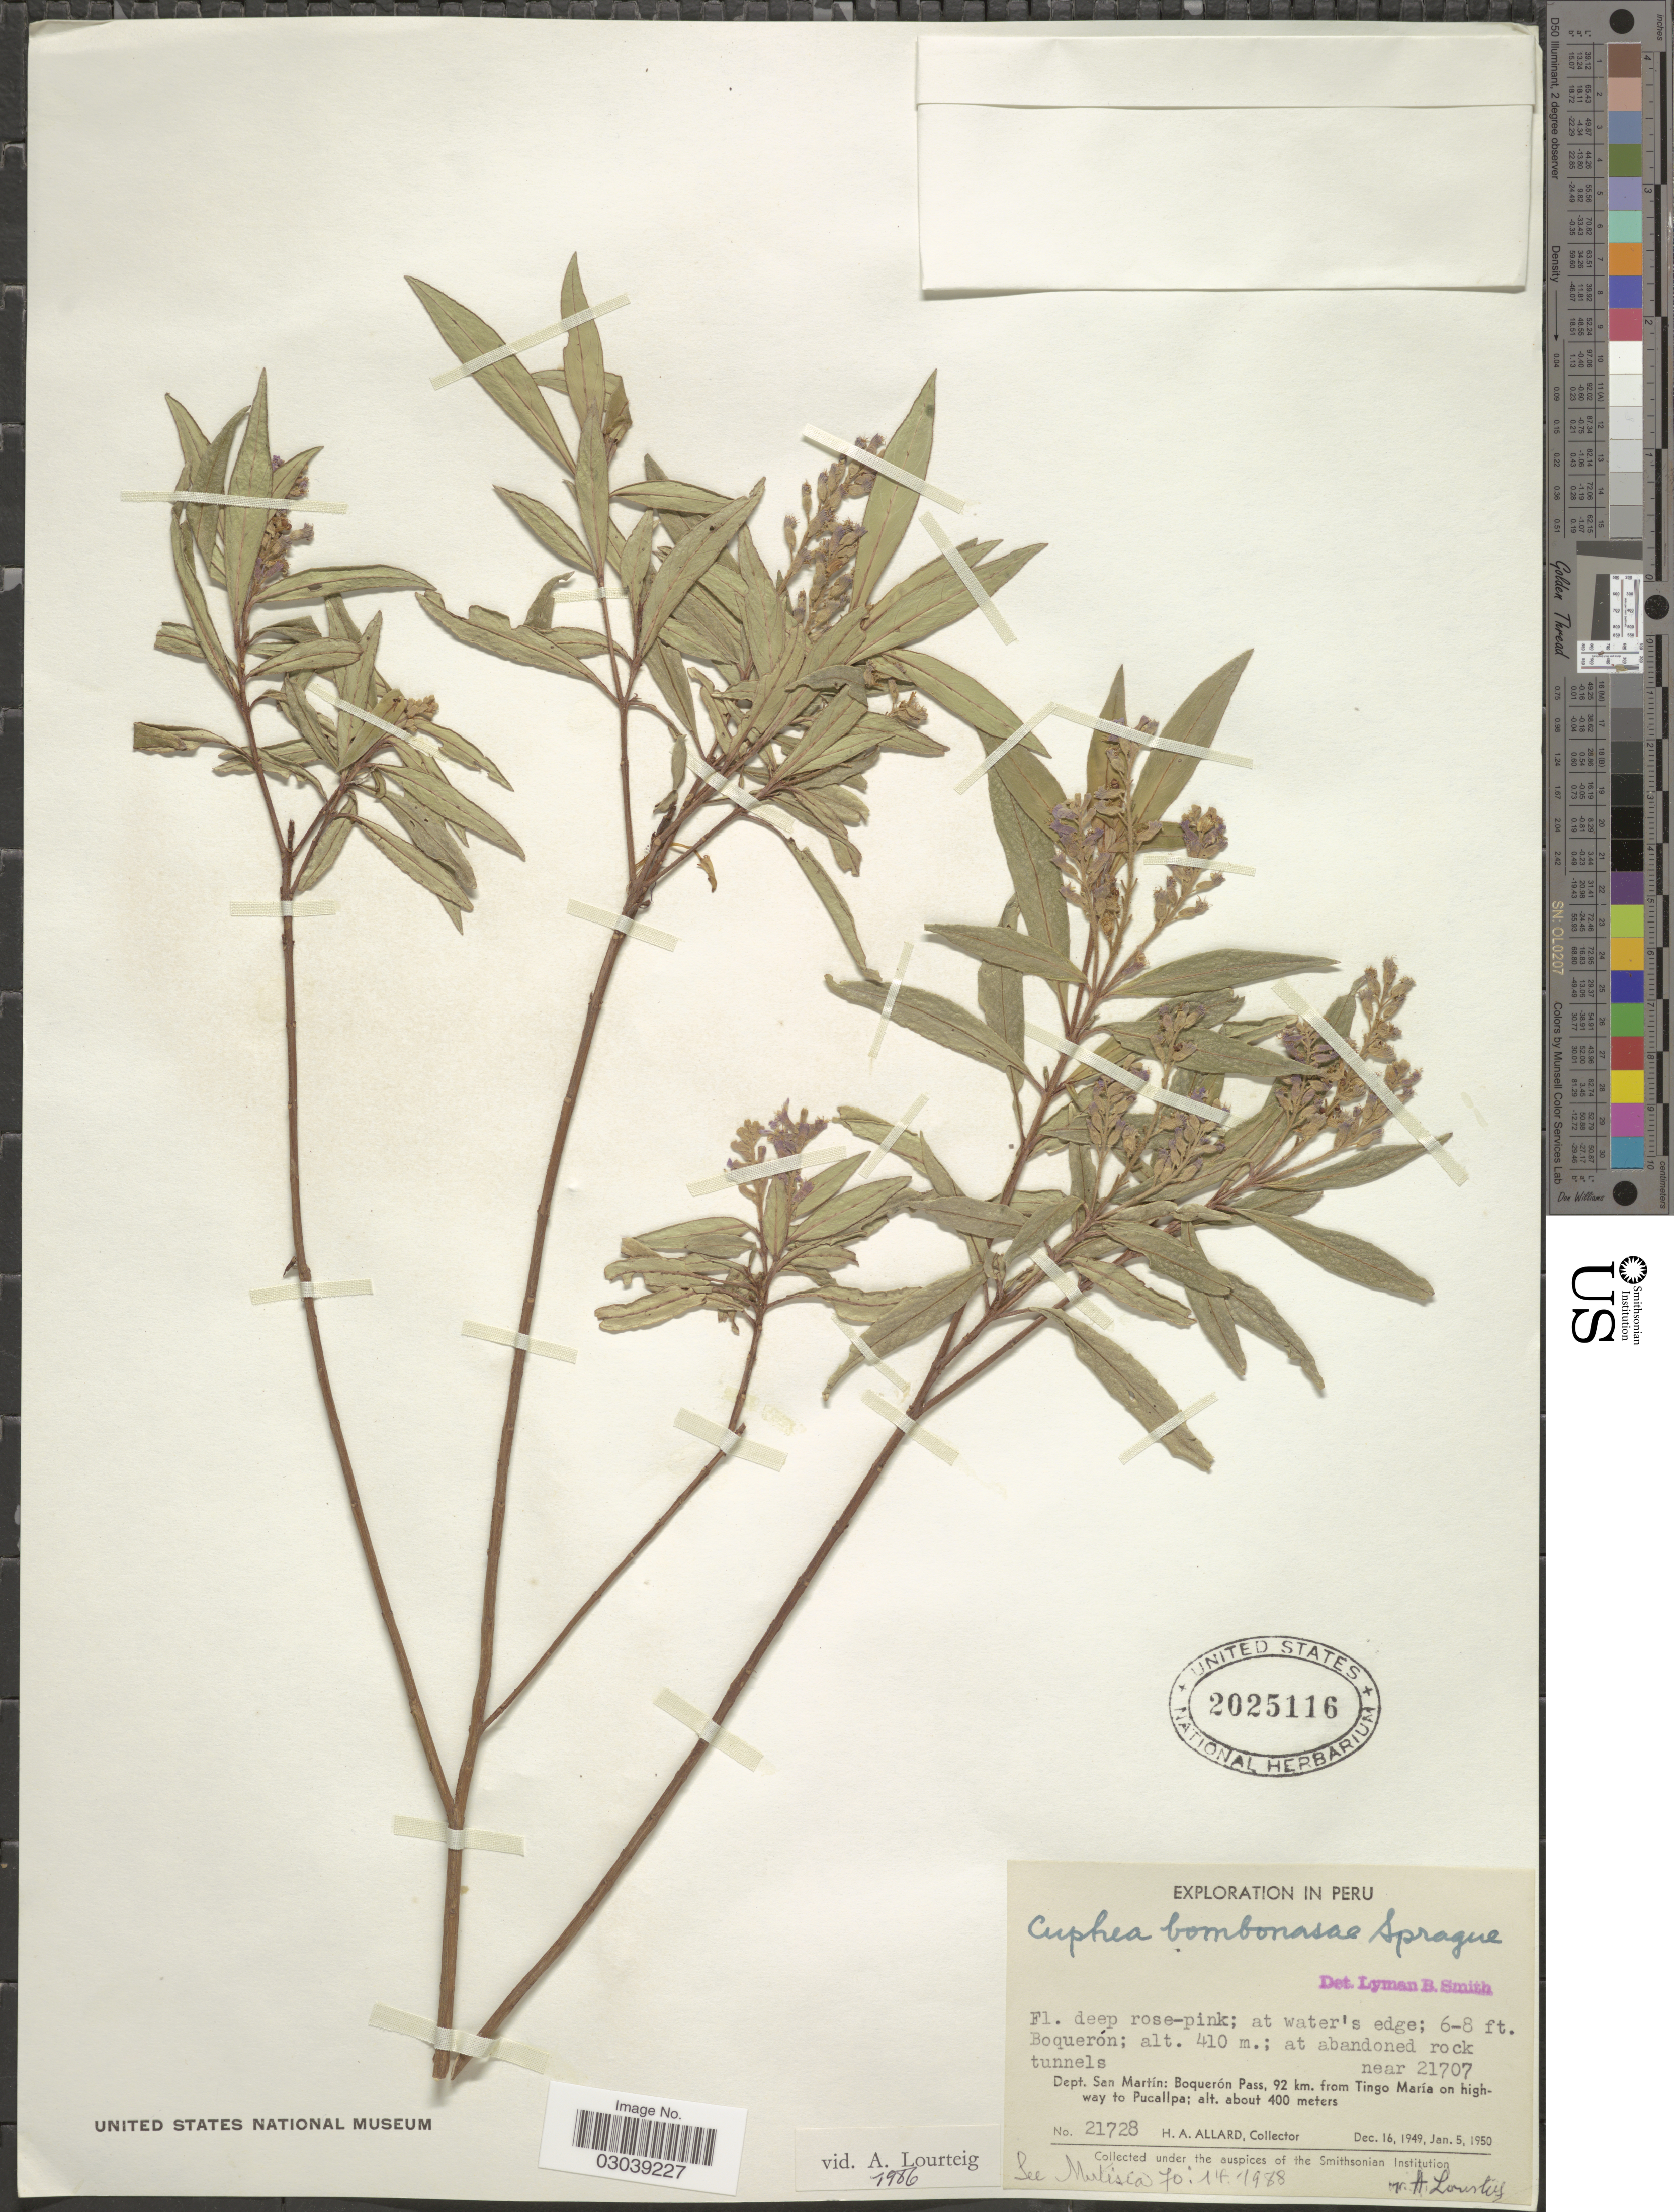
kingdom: Plantae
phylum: Tracheophyta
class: Magnoliopsida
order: Myrtales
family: Lythraceae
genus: Cuphea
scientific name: Cuphea bobonazae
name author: Sprague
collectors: H. A. Allard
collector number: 21728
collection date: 1949-12-16/1950-01-05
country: Peru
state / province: San Martín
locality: Dept. San Martín: Boquerón Pass, 92 km. from Tingo María on highway to Pucallpa. At water's edge. Boquerón; at abandoned rock tunnels near 21707.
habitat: at water's edge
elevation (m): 400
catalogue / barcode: US 2025116